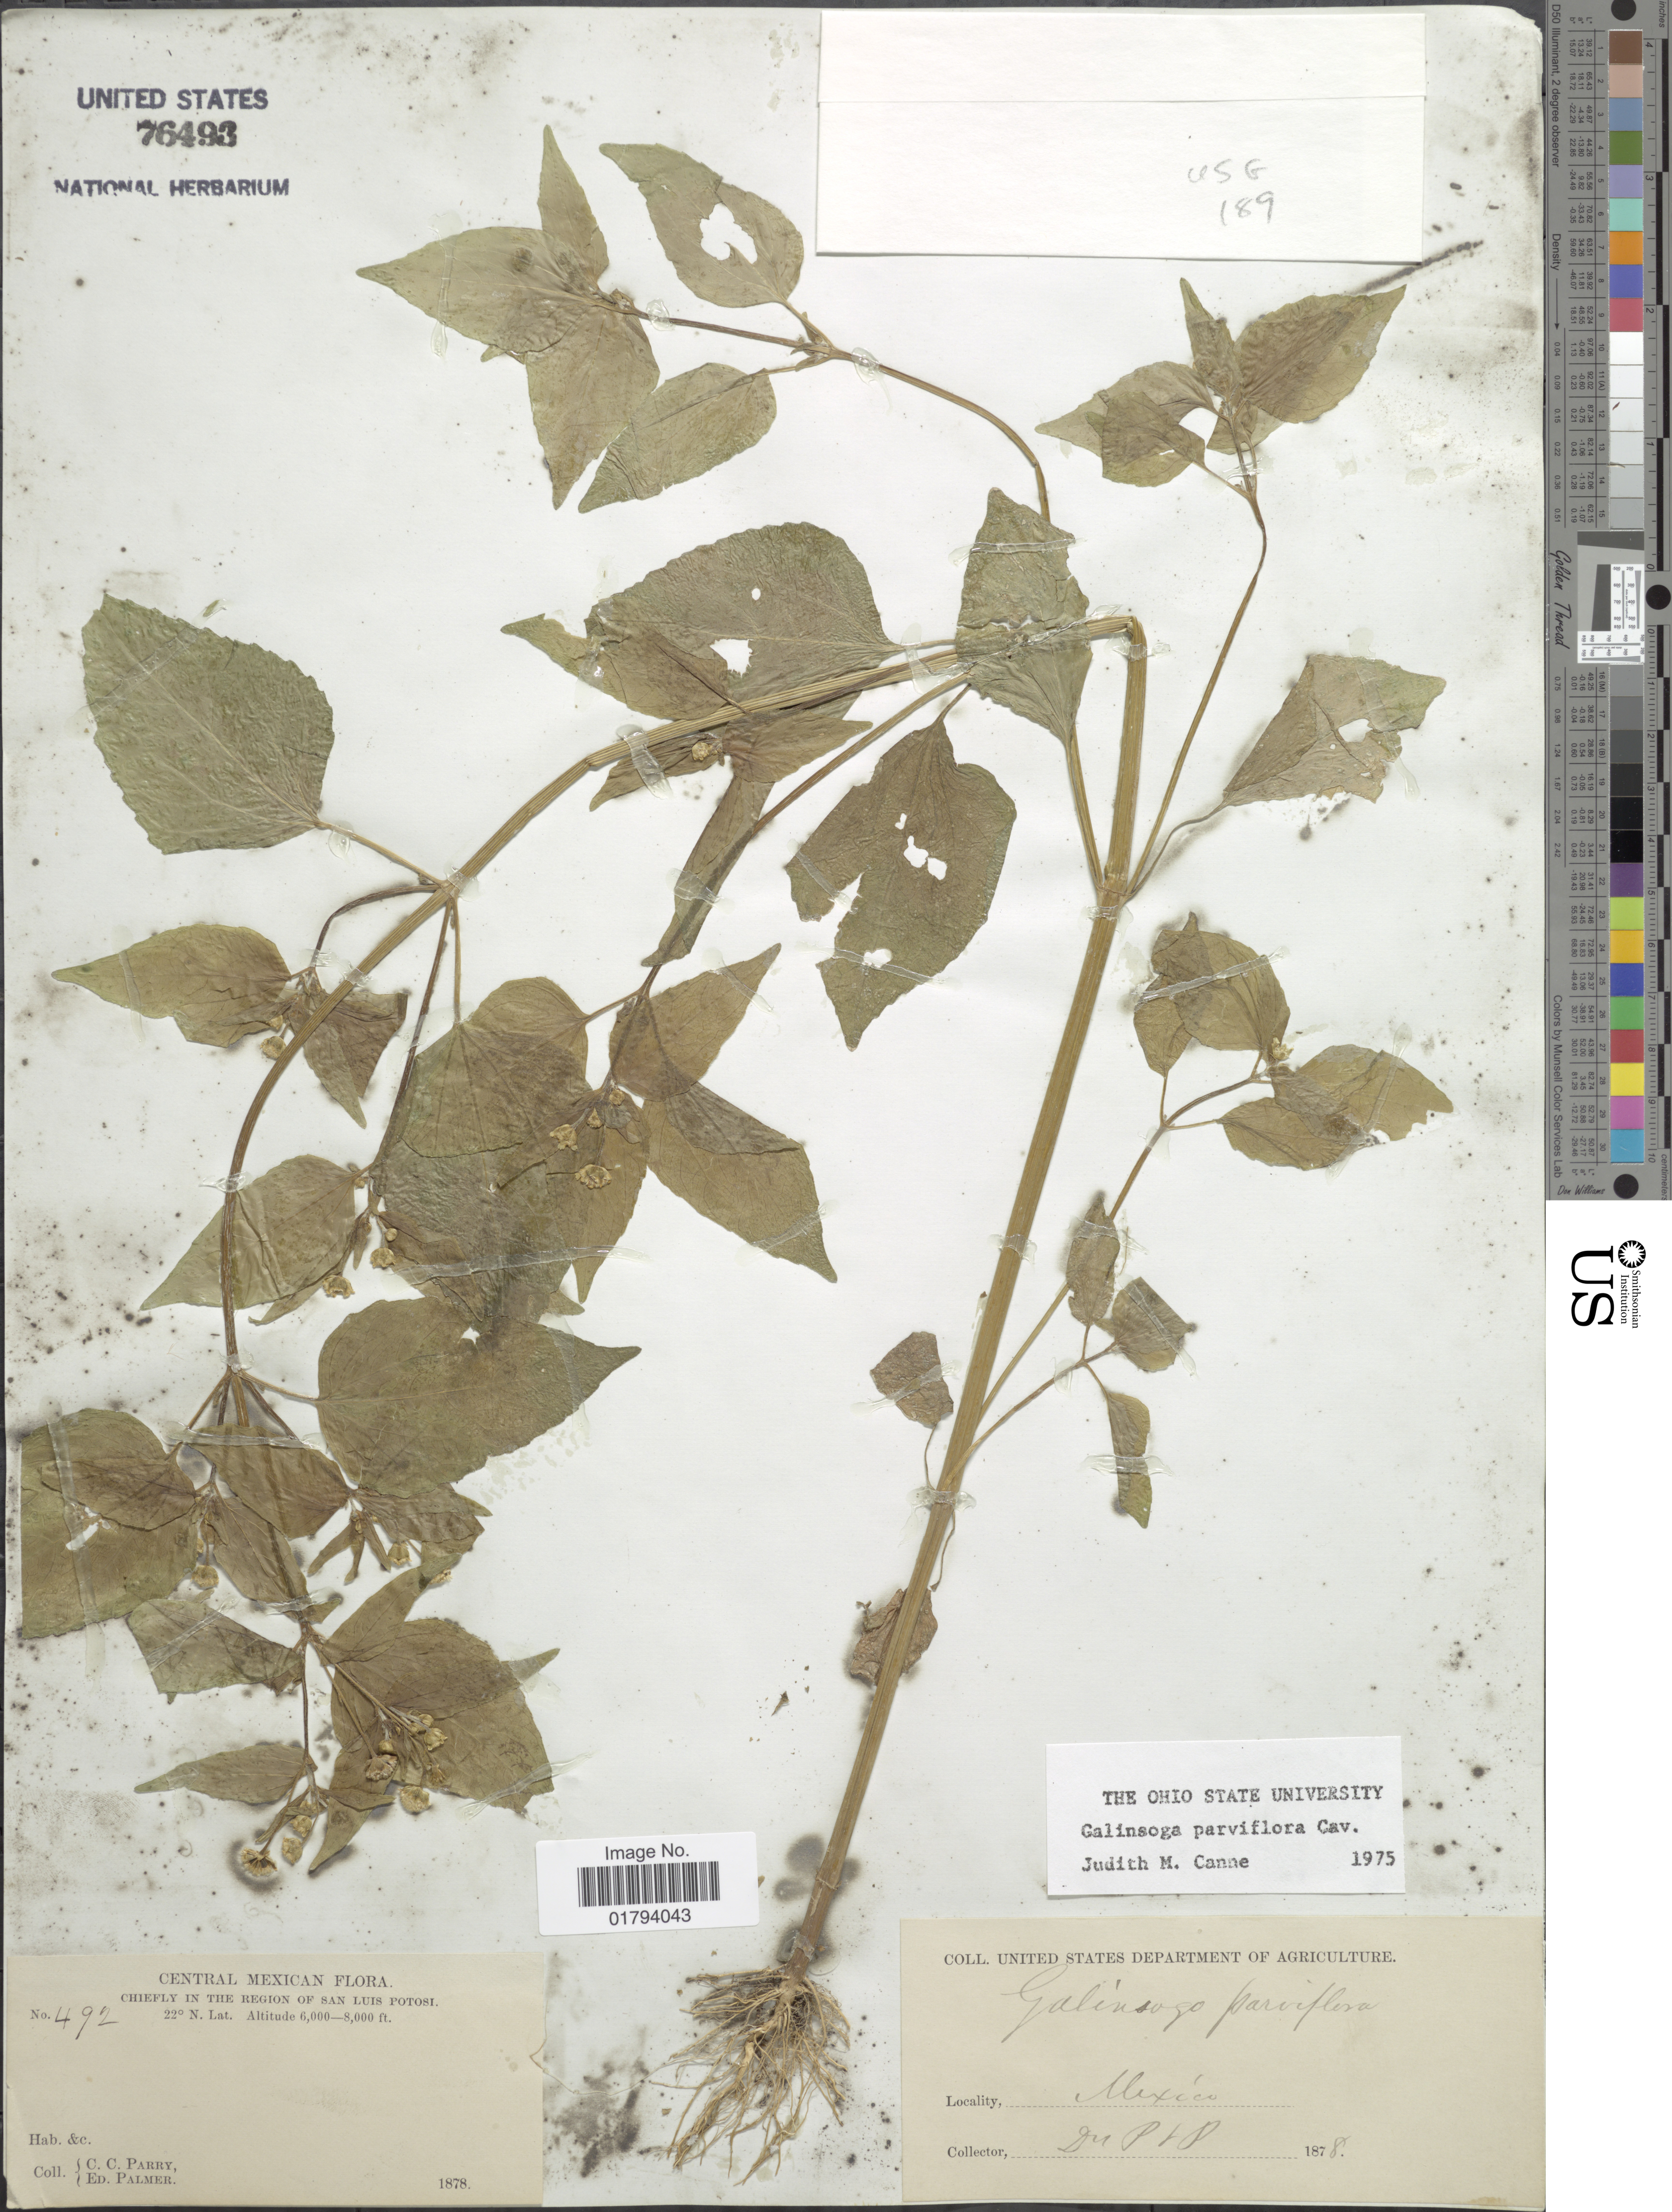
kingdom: Plantae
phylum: Tracheophyta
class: Magnoliopsida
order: Asterales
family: Asteraceae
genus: Galinsoga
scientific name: Galinsoga parviflora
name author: Cav.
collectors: C. C. Parry & E. Palmer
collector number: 492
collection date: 1878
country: Mexico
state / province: San Luis Potosí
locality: In the region of San Luis Potosi.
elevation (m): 1829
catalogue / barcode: US 76493